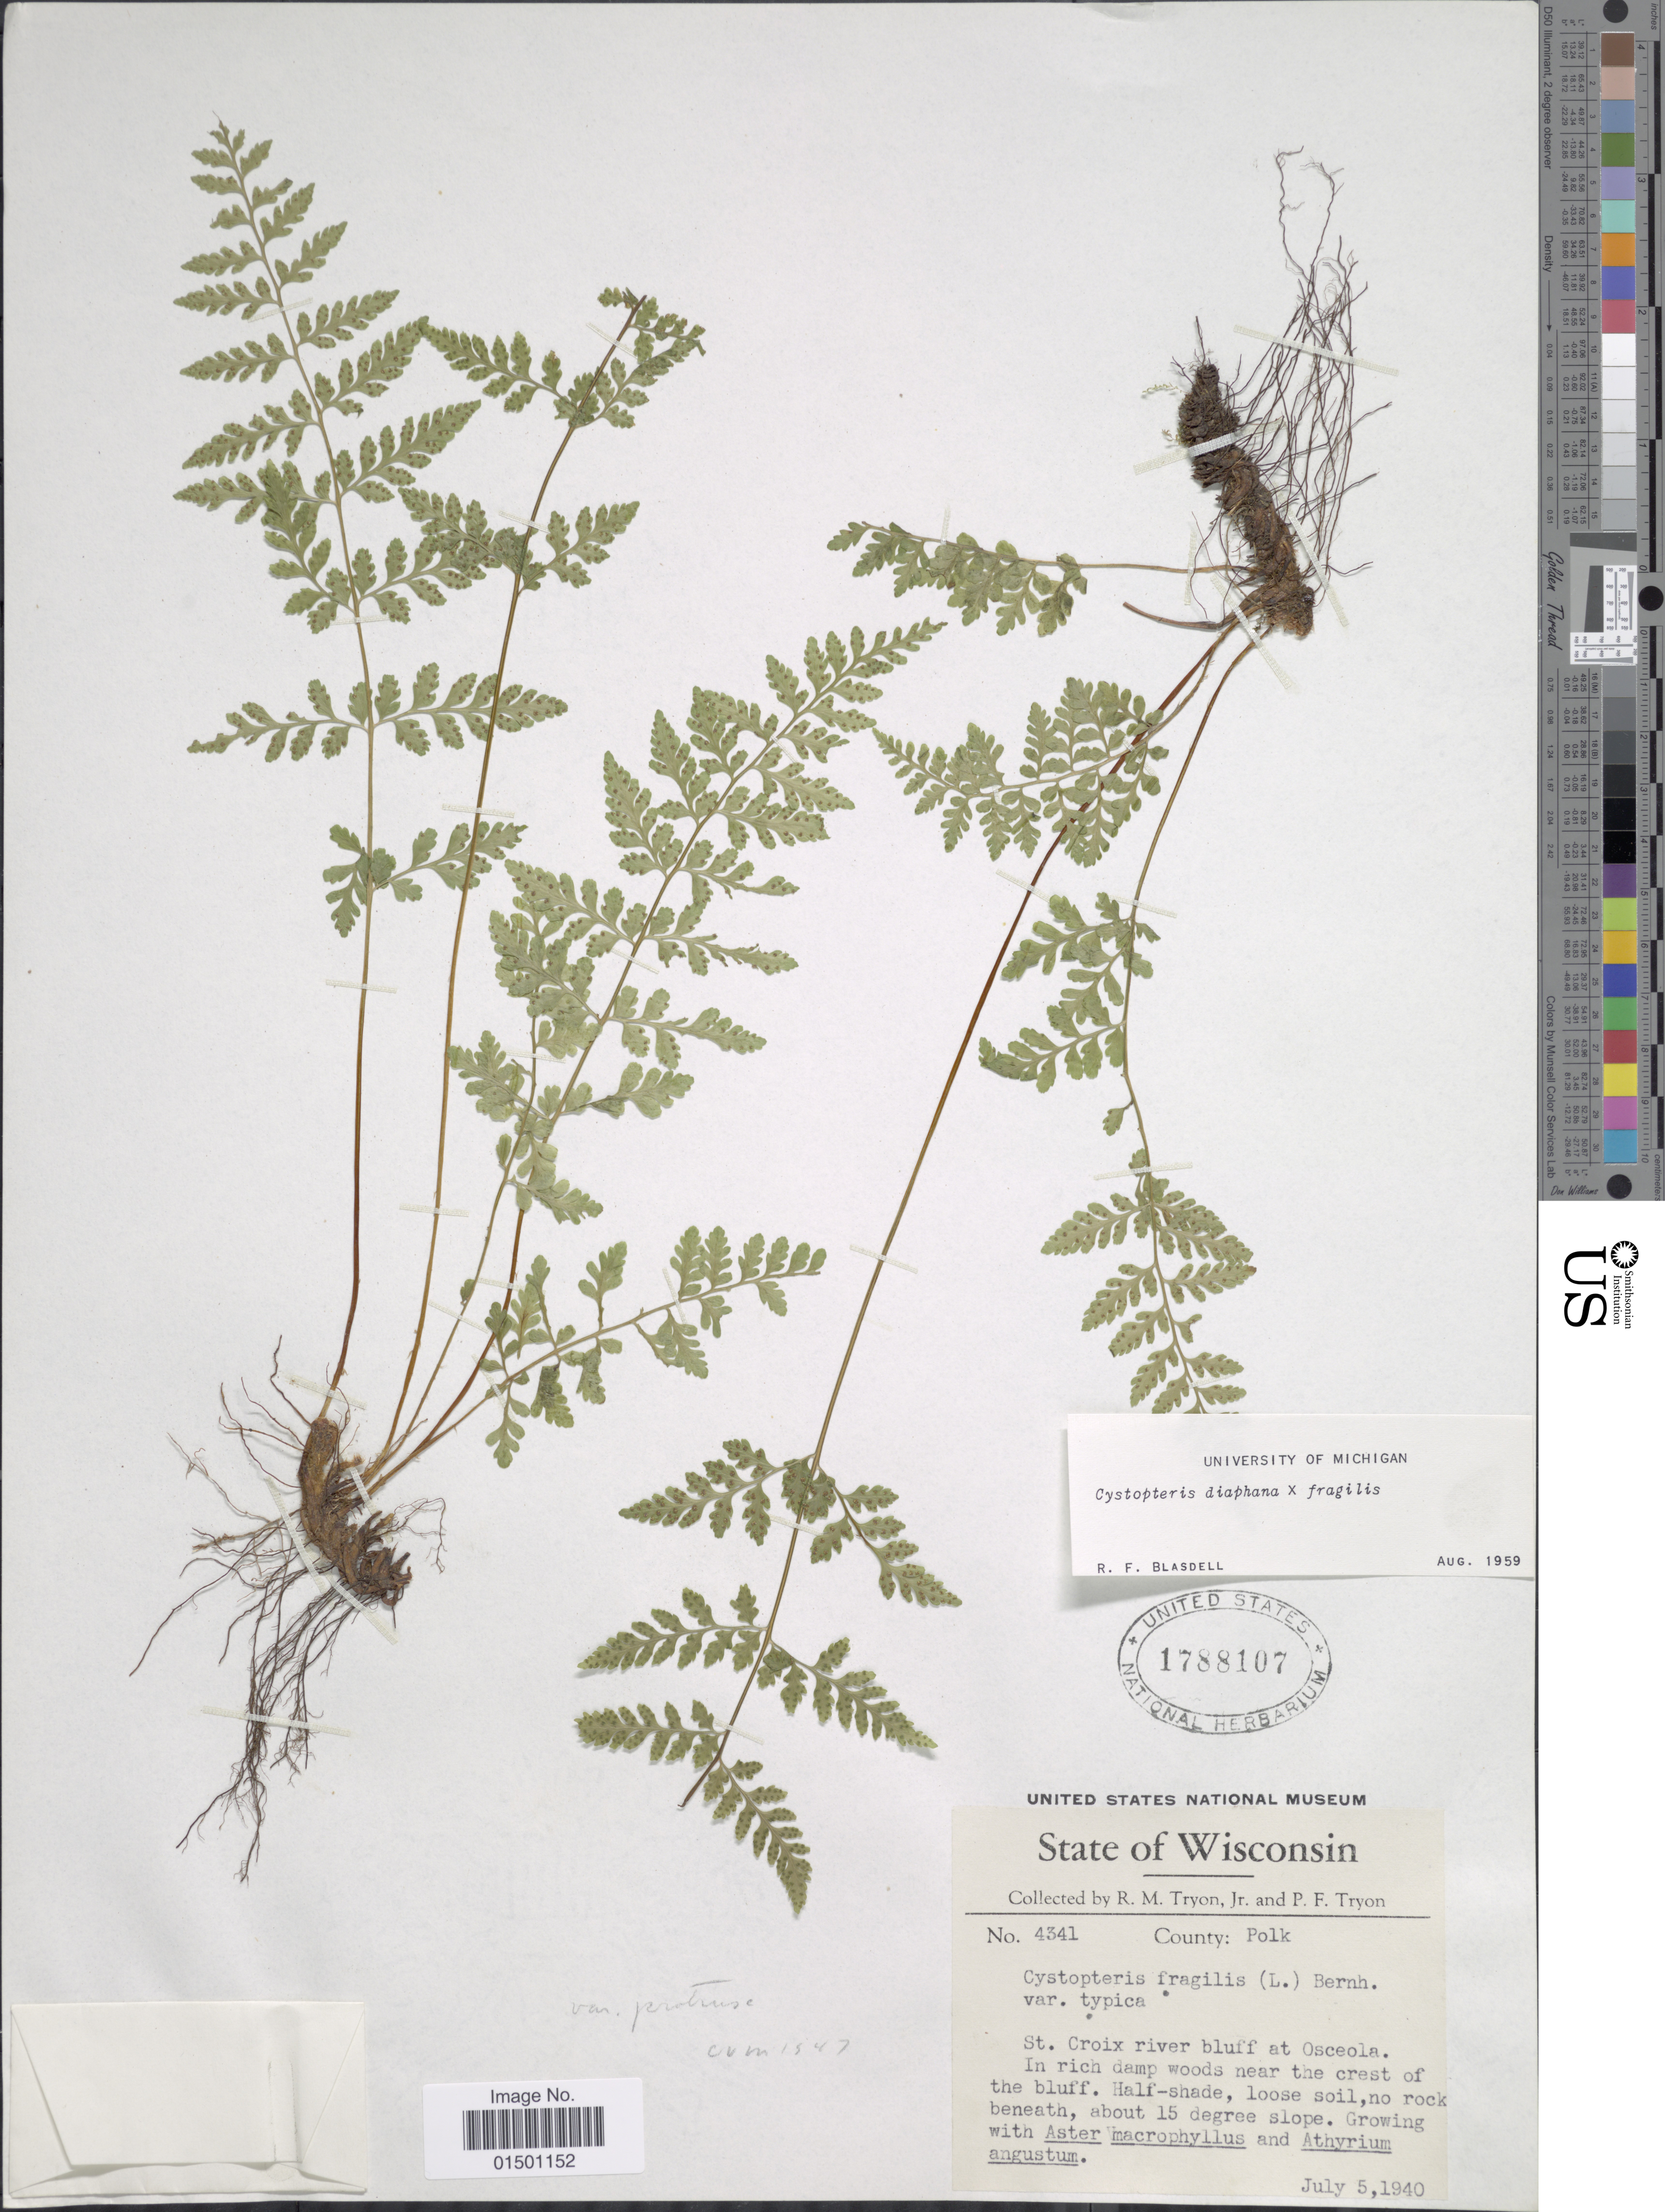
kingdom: Plantae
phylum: Tracheophyta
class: Polypodiopsida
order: Polypodiales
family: Cystopteridaceae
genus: Cystopteris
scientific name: Cystopteris diaphana x C. fragilis (L.) Bernh.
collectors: R. M. Tryon & P. Tryon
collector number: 4341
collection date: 1940-07-05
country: United States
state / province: Wisconsin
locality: County Polk, St. Croix river bluff at Osceola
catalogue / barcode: US 1788107